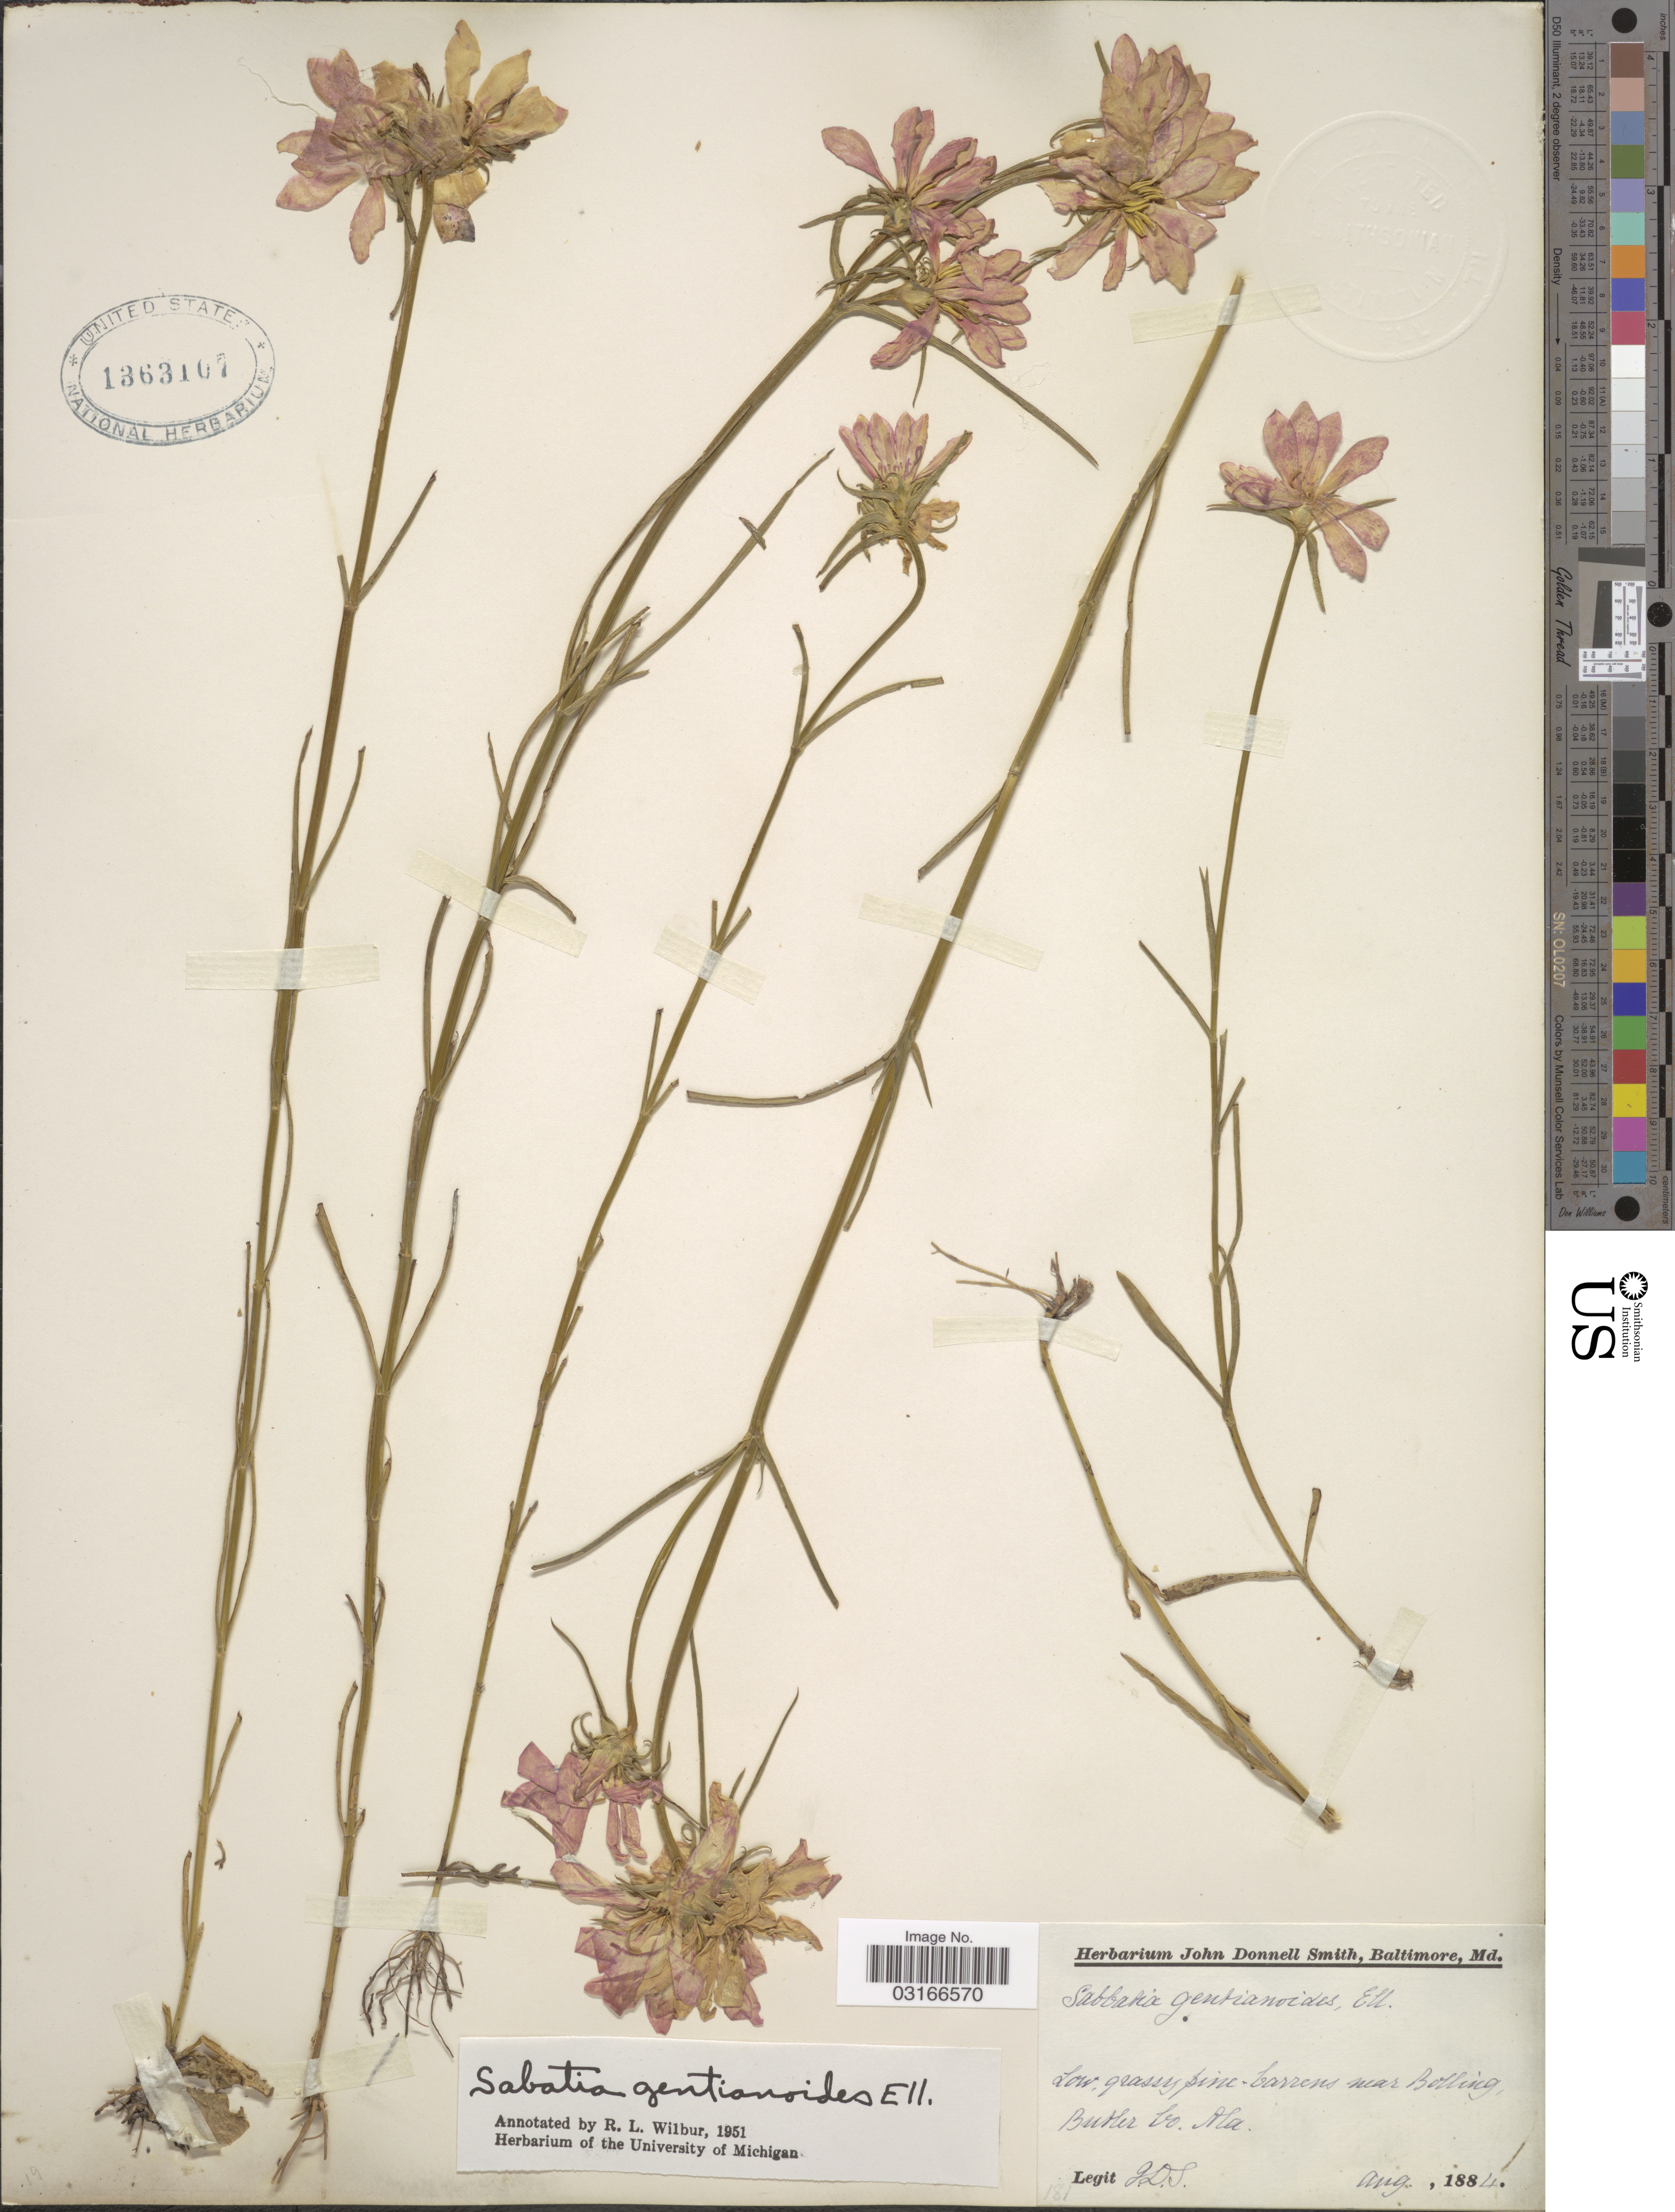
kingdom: Plantae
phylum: Tracheophyta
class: Magnoliopsida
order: Gentianales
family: Gentianaceae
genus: Sabatia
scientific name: Sabatia gentianoides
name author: Elliott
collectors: J. Donnell Smith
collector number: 181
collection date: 1884-08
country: United States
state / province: Alabama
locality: Low grassy pine-barrens near Bolling Butler Co., Ala.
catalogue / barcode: US 1363107